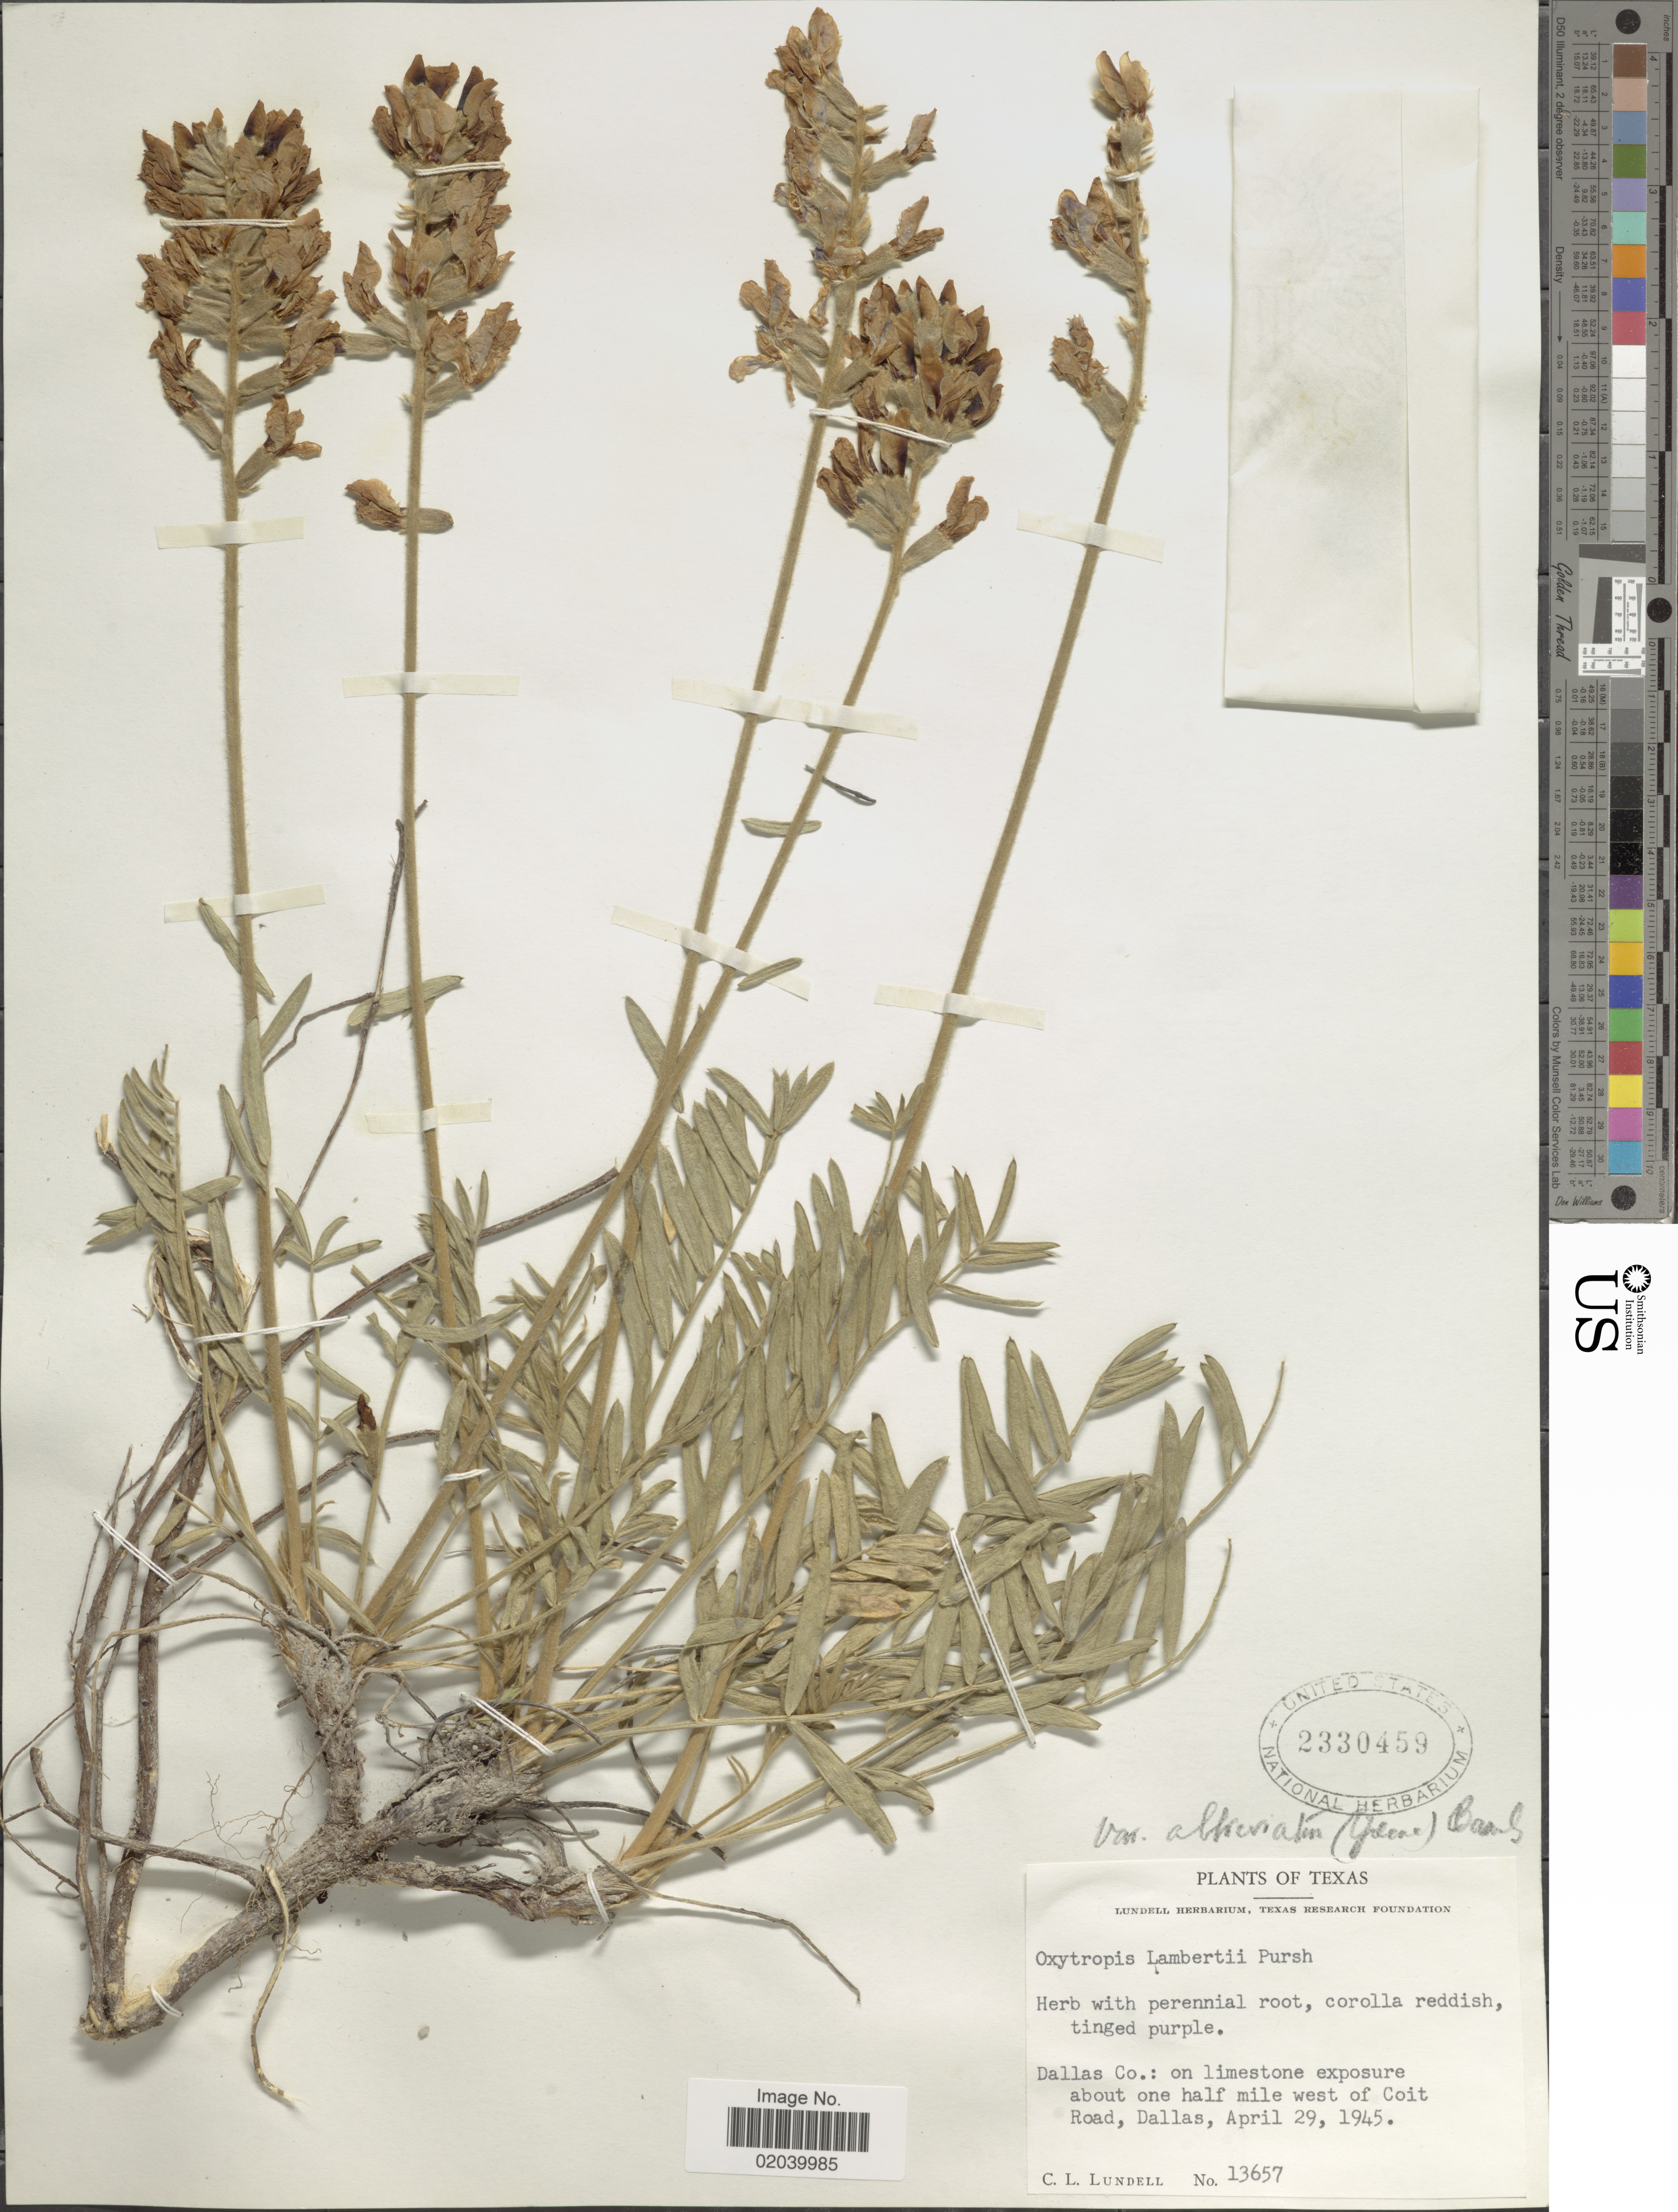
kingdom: Plantae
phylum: Tracheophyta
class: Magnoliopsida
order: Fabales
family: Fabaceae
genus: Oxytropis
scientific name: Oxytropis lambertii var. articulata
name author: (Greene) Barneby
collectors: C. L. Lundell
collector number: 13657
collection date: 1945-04-29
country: United States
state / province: Texas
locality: Dallas Co.: on limestone exposure about one half mile west of Coit Road, Dallas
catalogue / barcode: US 2330459